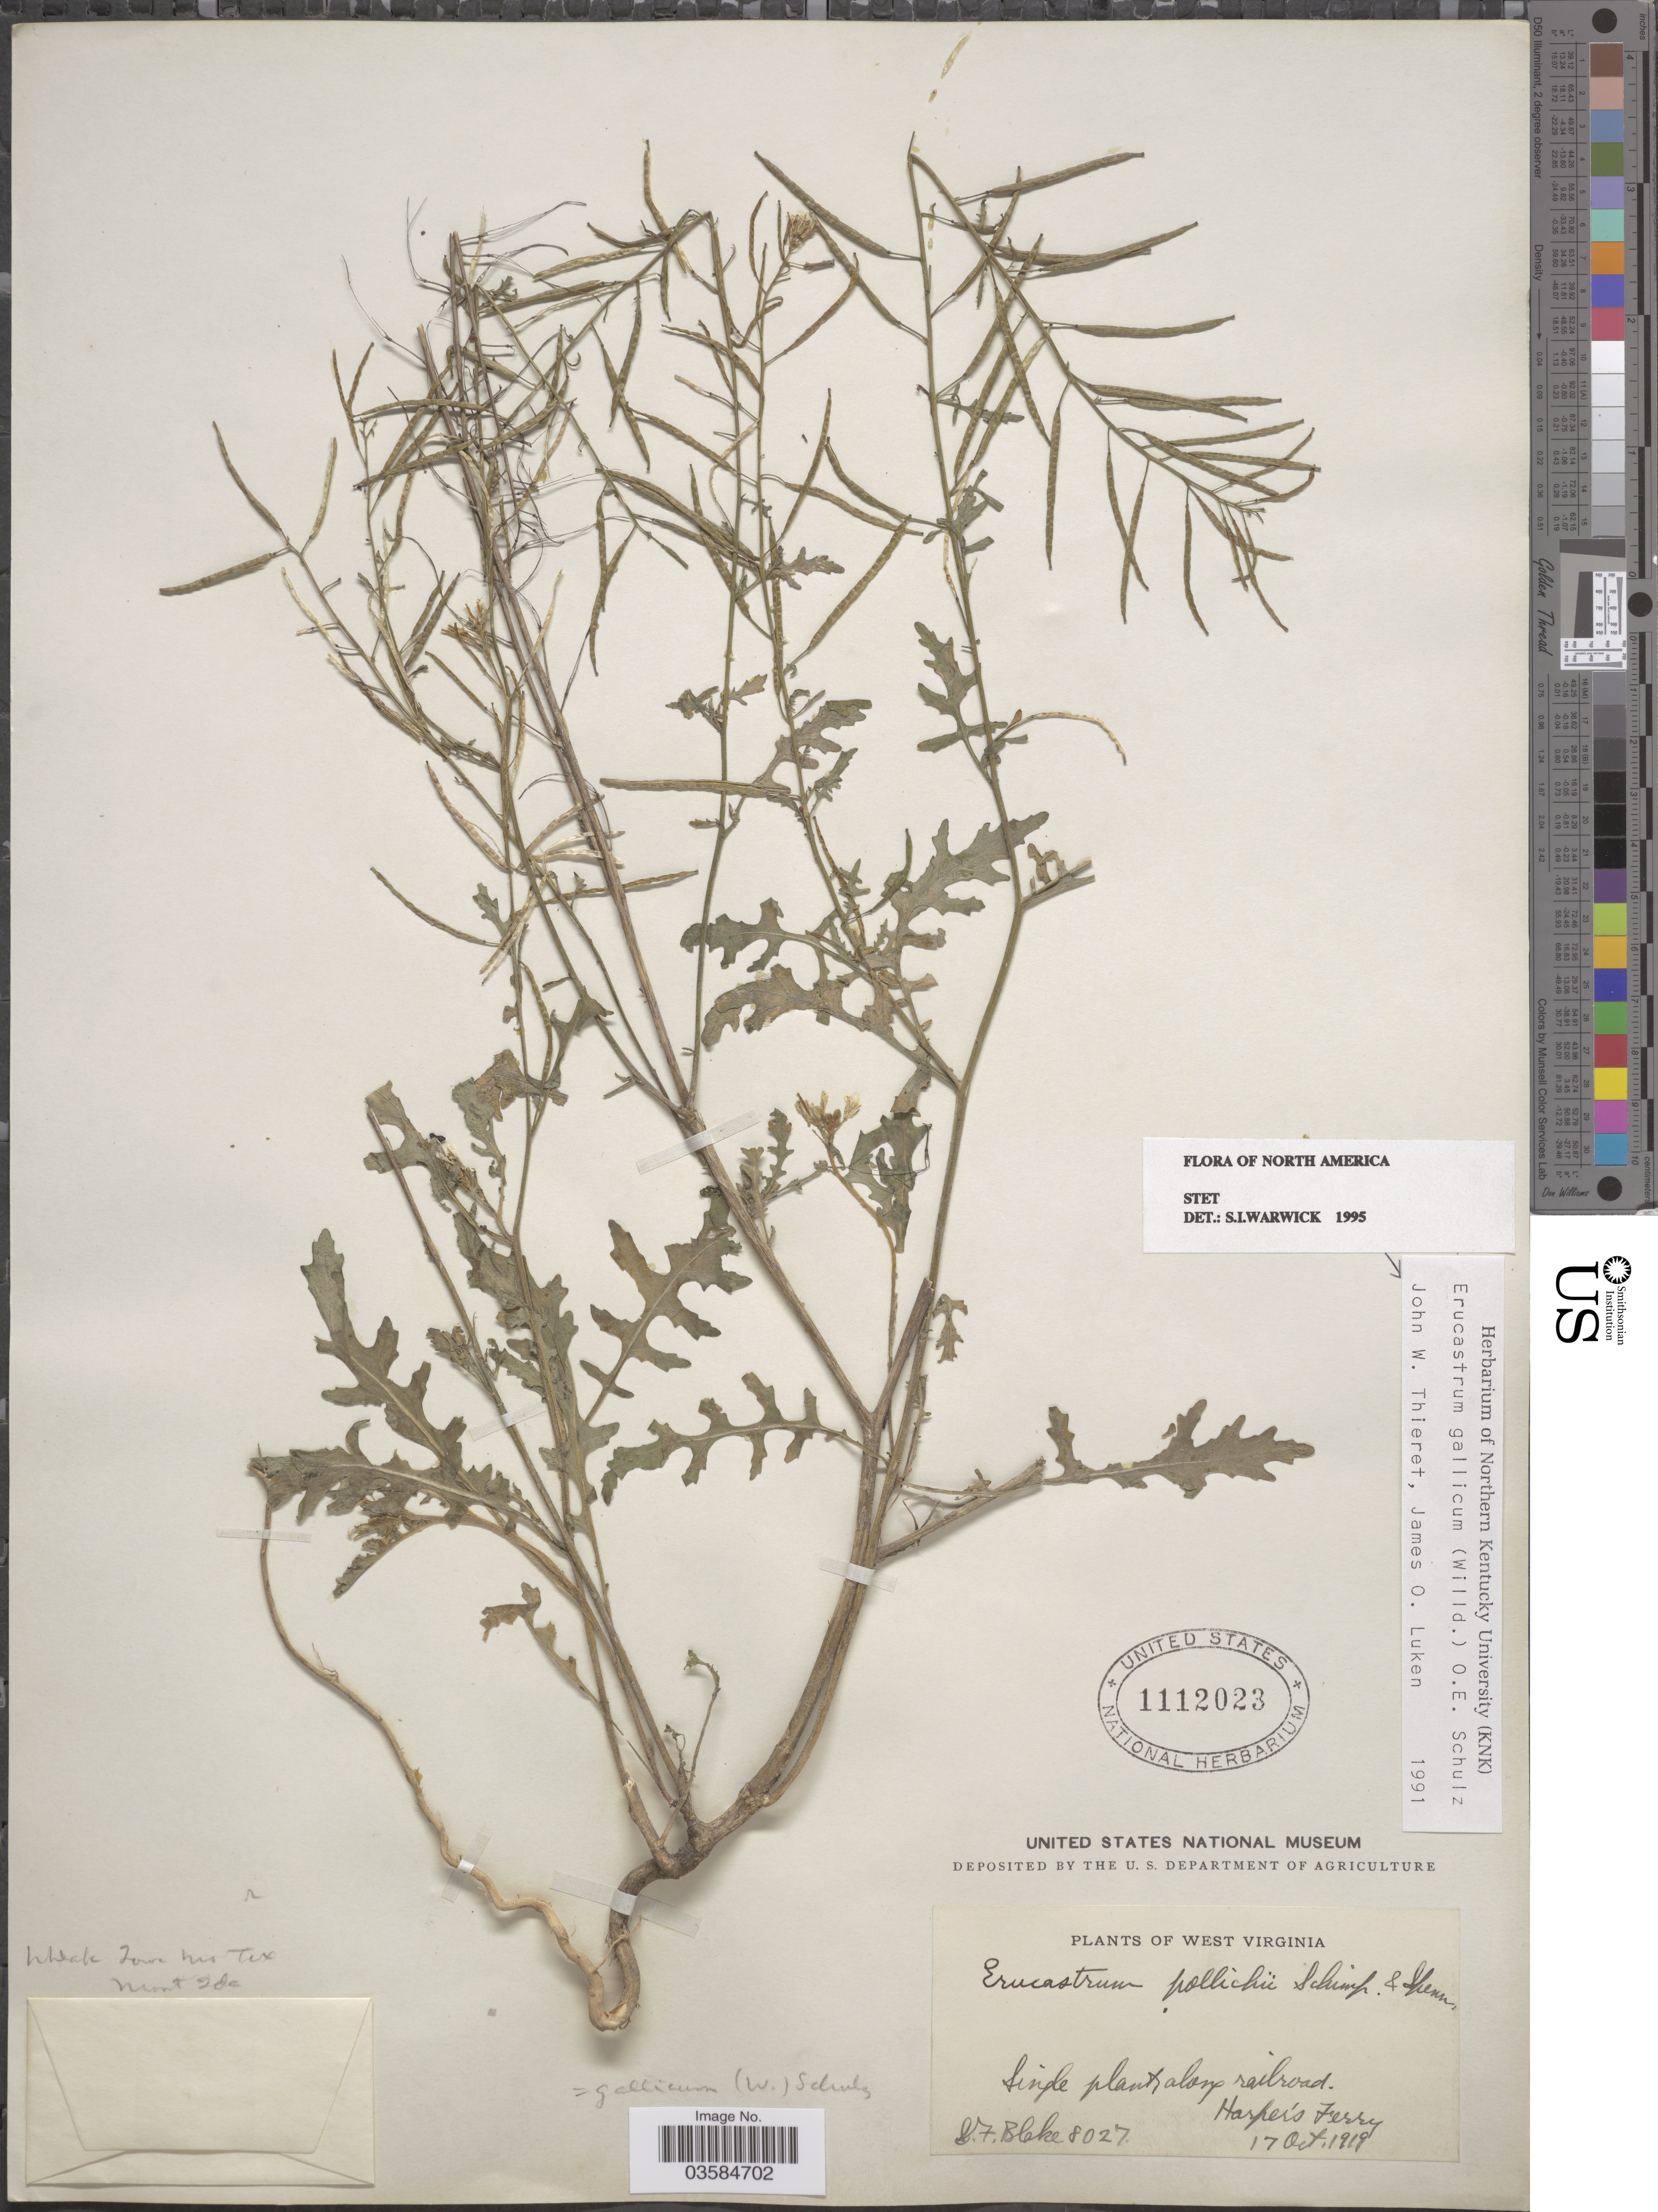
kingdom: Plantae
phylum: Tracheophyta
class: Magnoliopsida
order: Brassicales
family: Brassicaceae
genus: Erucastrum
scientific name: Erucastrum gallicum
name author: (Willd.) O.E. Schulz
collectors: S. Blake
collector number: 8027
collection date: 1919-10-17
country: United States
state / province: West Virginia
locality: Single plants along railroad. Harper's Ferry.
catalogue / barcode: US 1112023